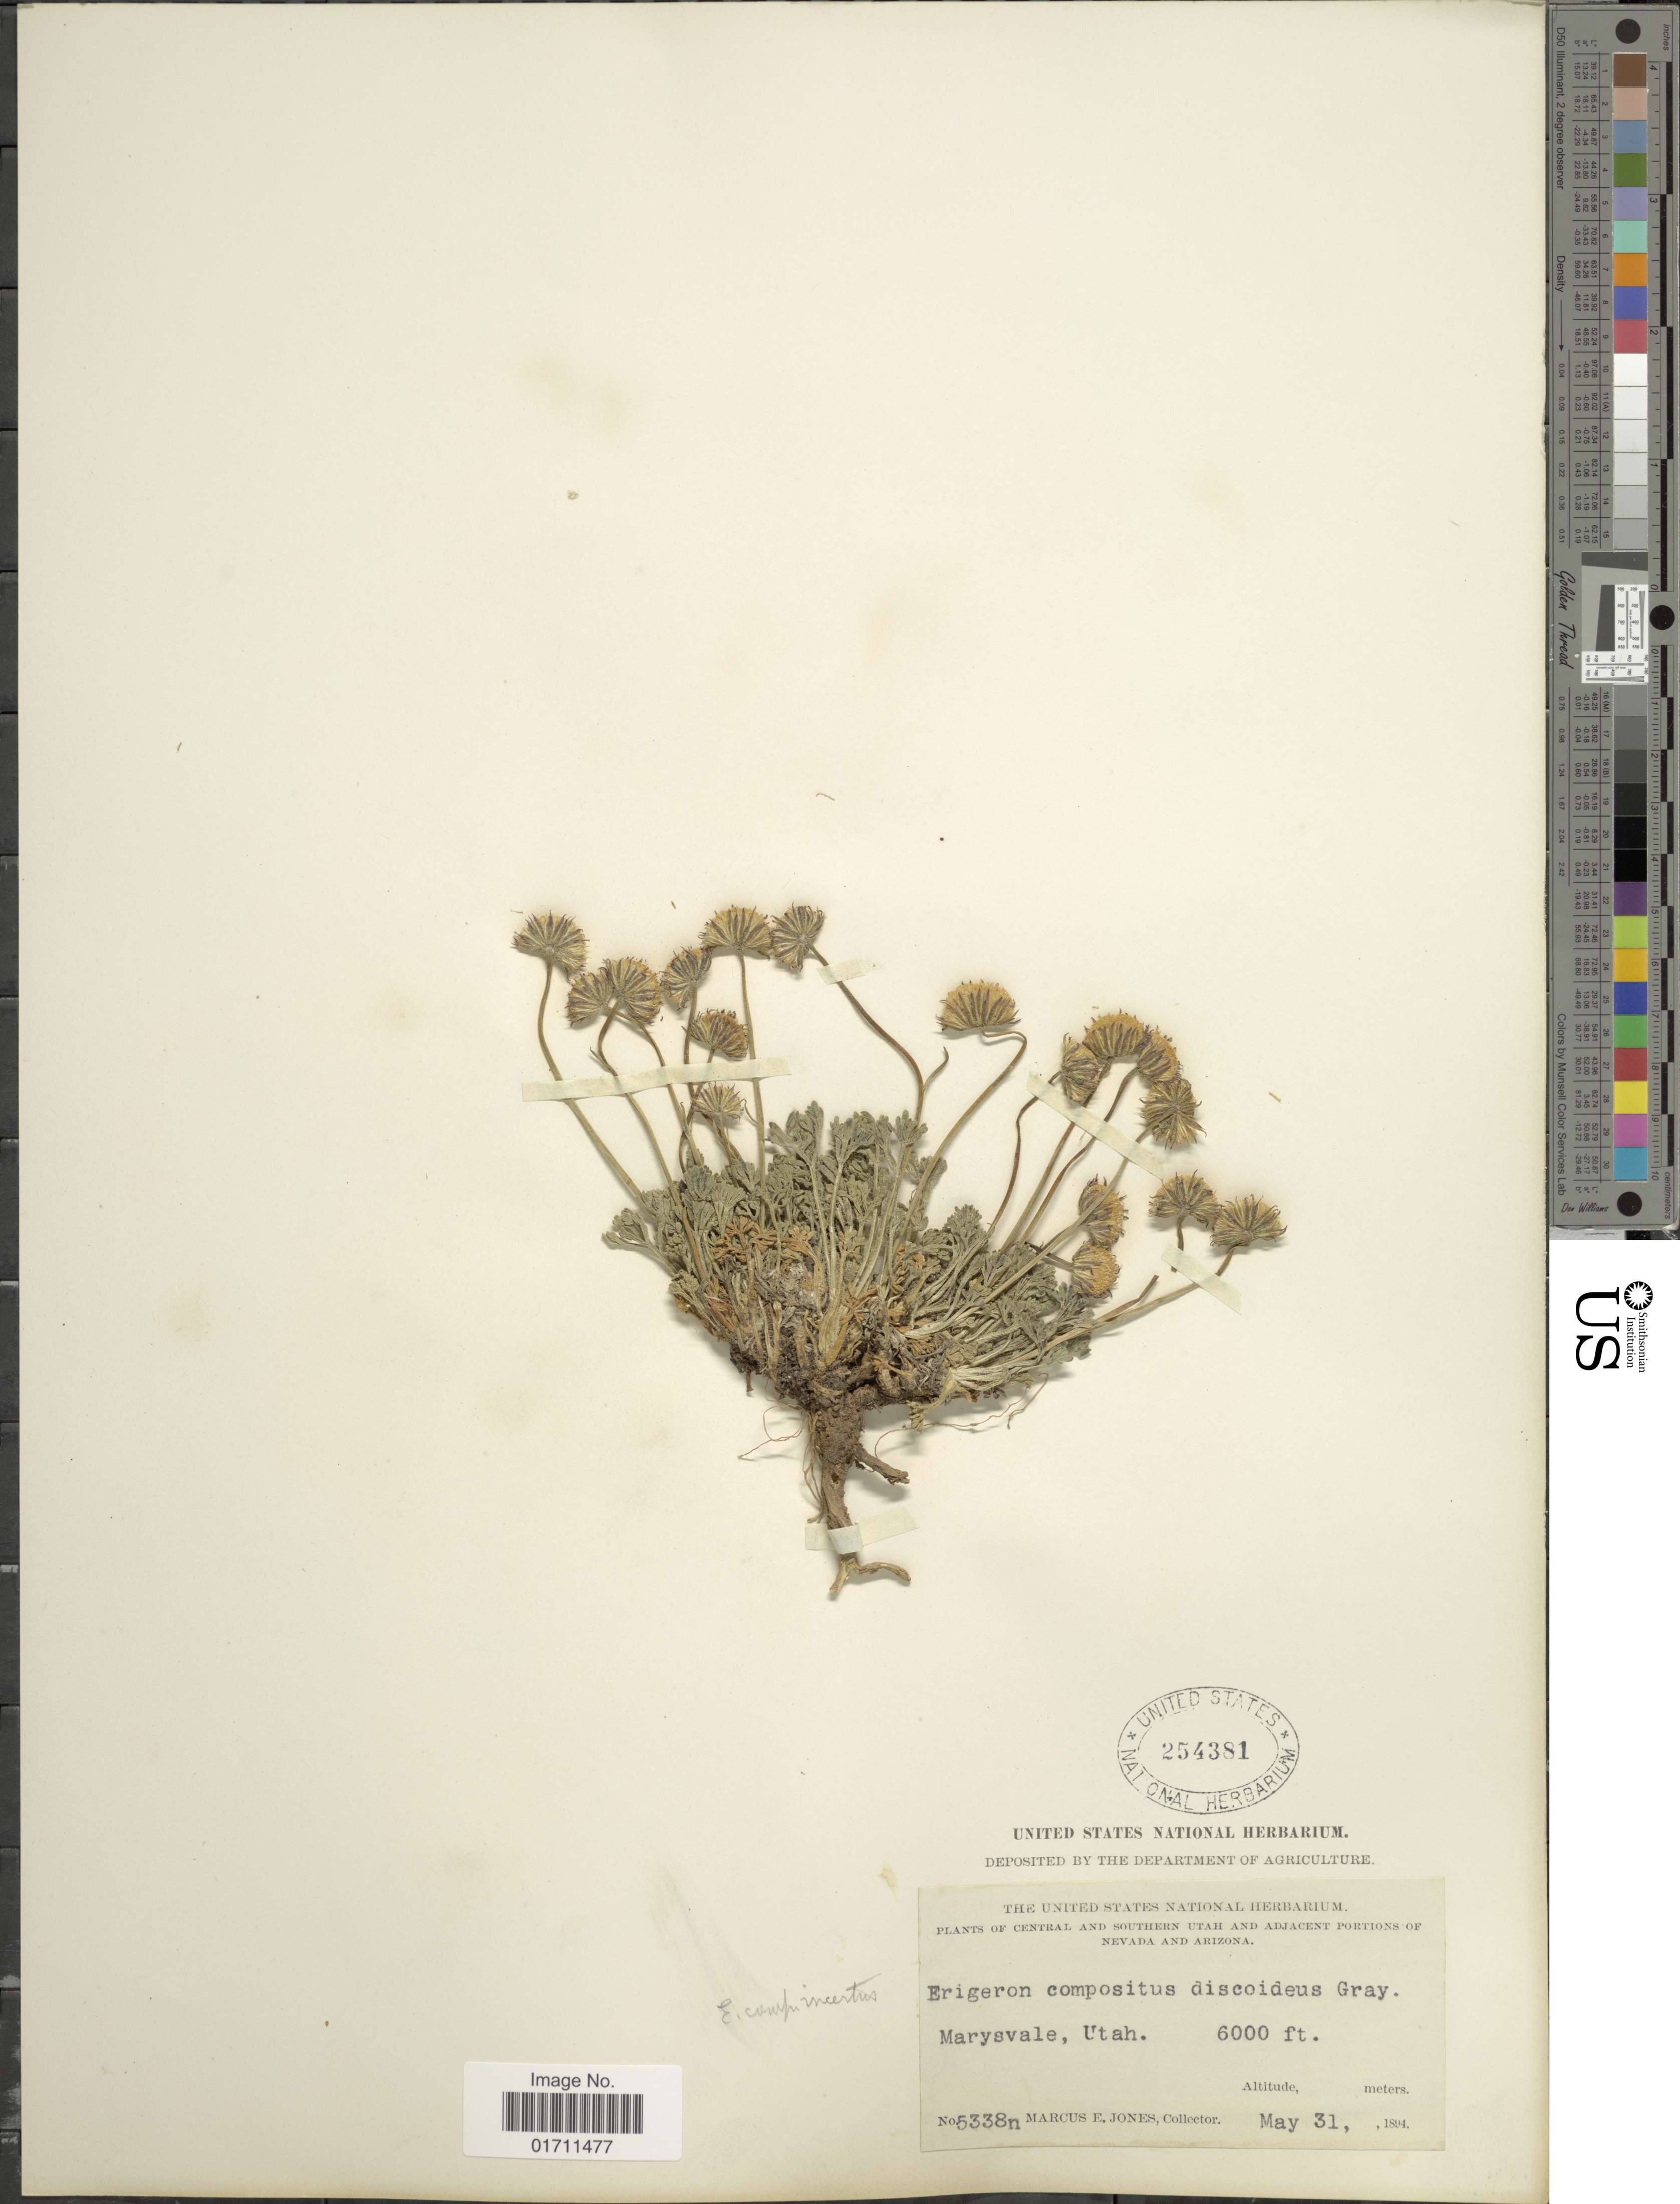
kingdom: Plantae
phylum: Tracheophyta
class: Magnoliopsida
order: Asterales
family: Asteraceae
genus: Erigeron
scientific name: Erigeron compositus var. incertus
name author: A. Nelson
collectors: M. E. Jones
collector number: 5338n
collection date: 1894-05-31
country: United States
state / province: Utah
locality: Central and Southern Utah and Adjacent Portion of Nevada and Arizona, Marysvale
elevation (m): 1829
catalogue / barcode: US 254381